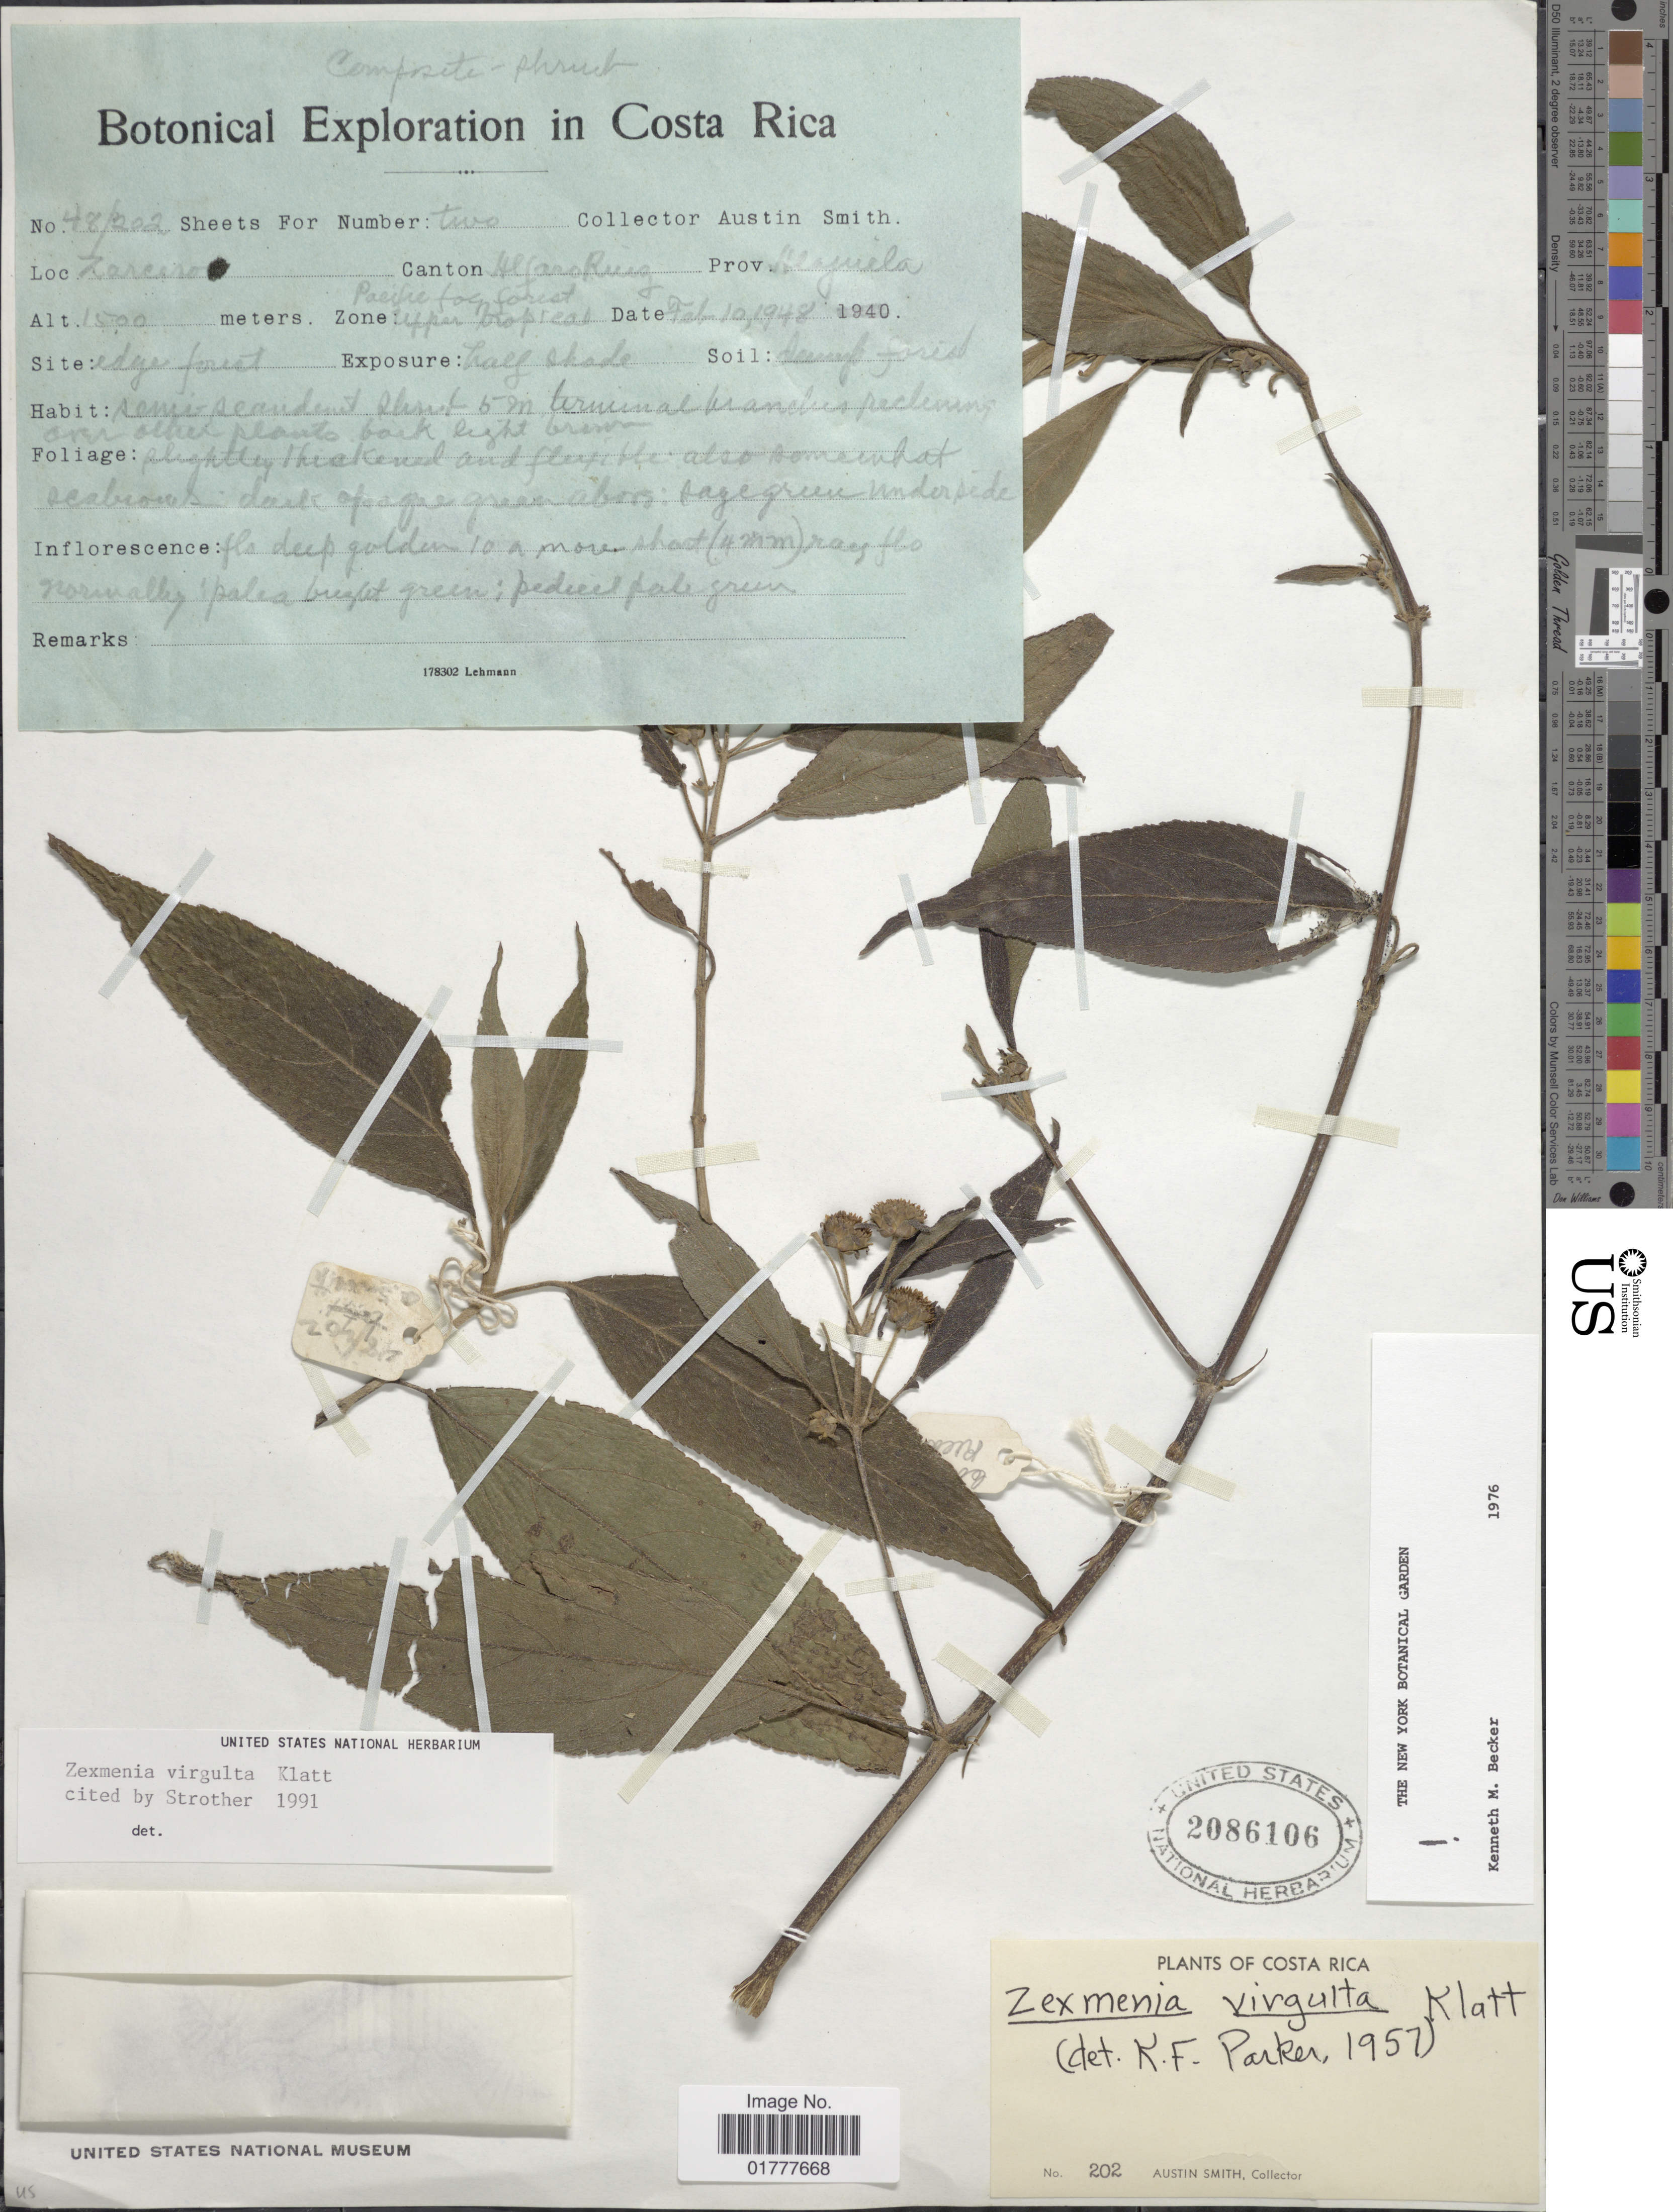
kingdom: Plantae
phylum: Tracheophyta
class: Magnoliopsida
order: Asterales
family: Asteraceae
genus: Zexmenia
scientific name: Zexmenia virgulta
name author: Klatt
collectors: Aust P. Smith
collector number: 48/202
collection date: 1948-02-10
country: Costa Rica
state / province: Alajuela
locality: Zareiro, Canton Alfaro Ruiz, Prov. Alajuela.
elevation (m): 1500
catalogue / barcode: US 2086106